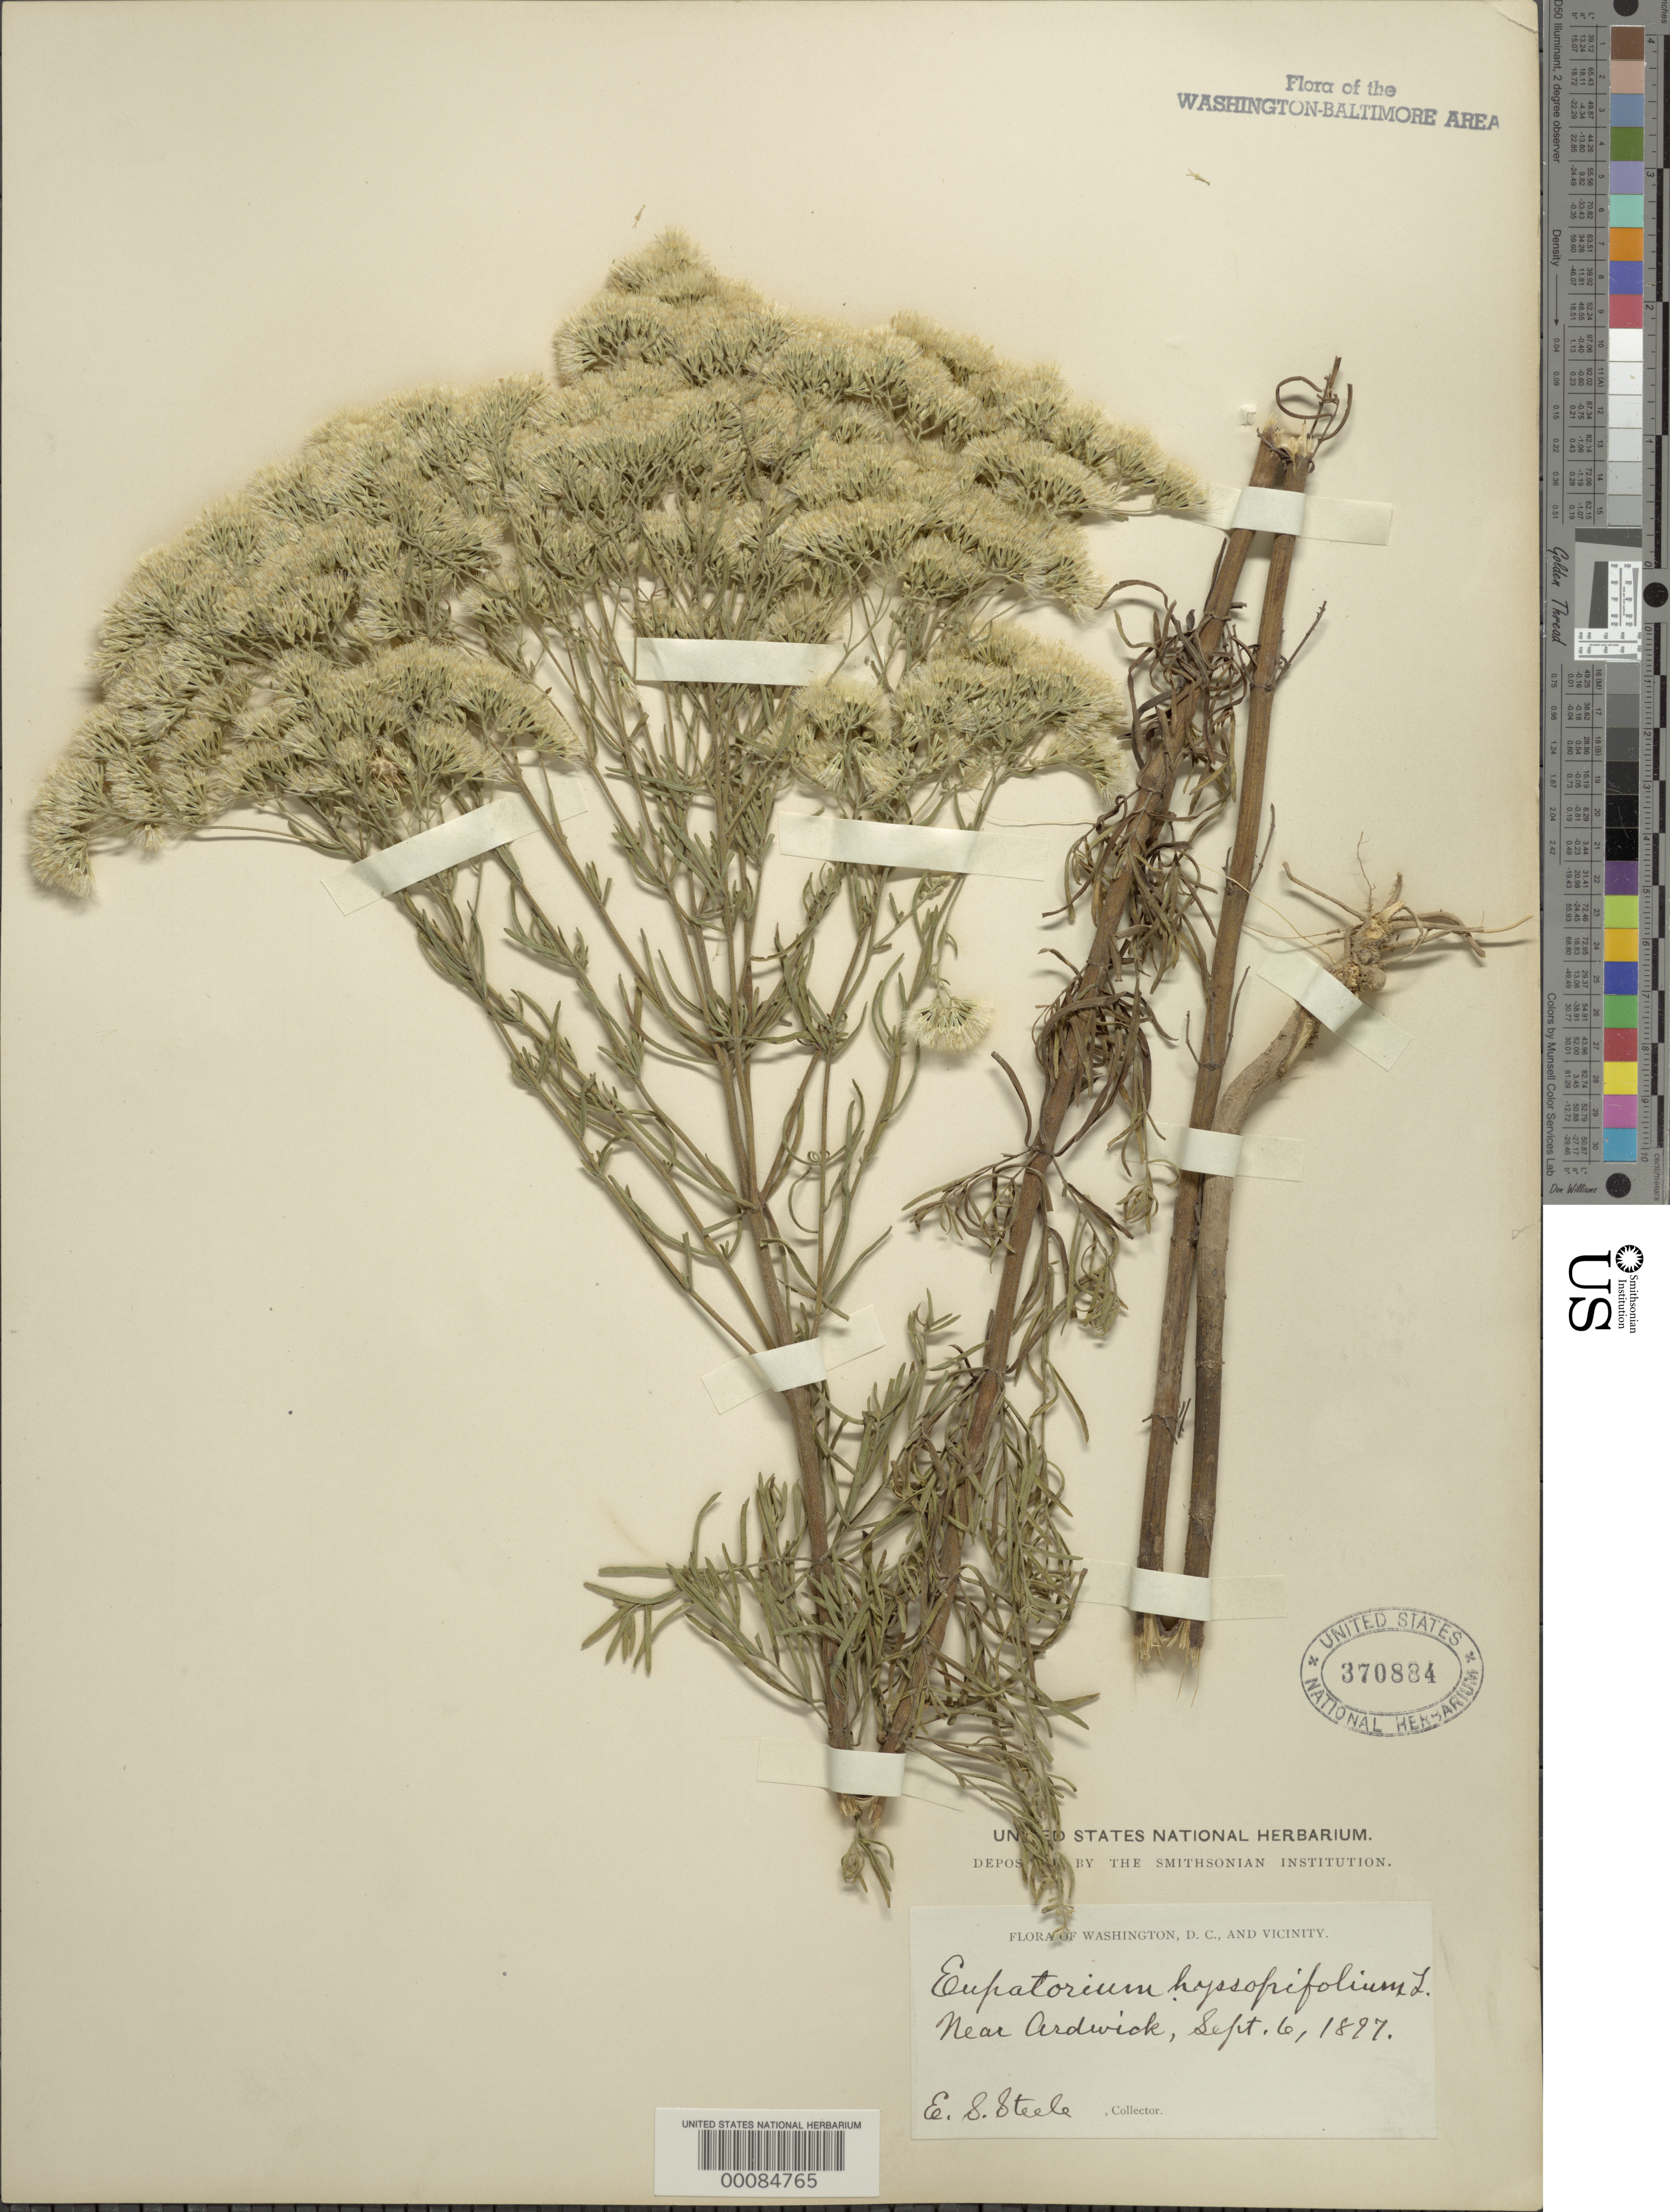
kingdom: Plantae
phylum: Tracheophyta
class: Magnoliopsida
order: Asterales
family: Asteraceae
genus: Eupatorium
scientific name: Eupatorium hyssopifolium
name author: L.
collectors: E. Steele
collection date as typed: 06 Sep 1897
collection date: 1897-09-06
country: United States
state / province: Maryland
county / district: Prince George's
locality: Near Ardwick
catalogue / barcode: US 370884